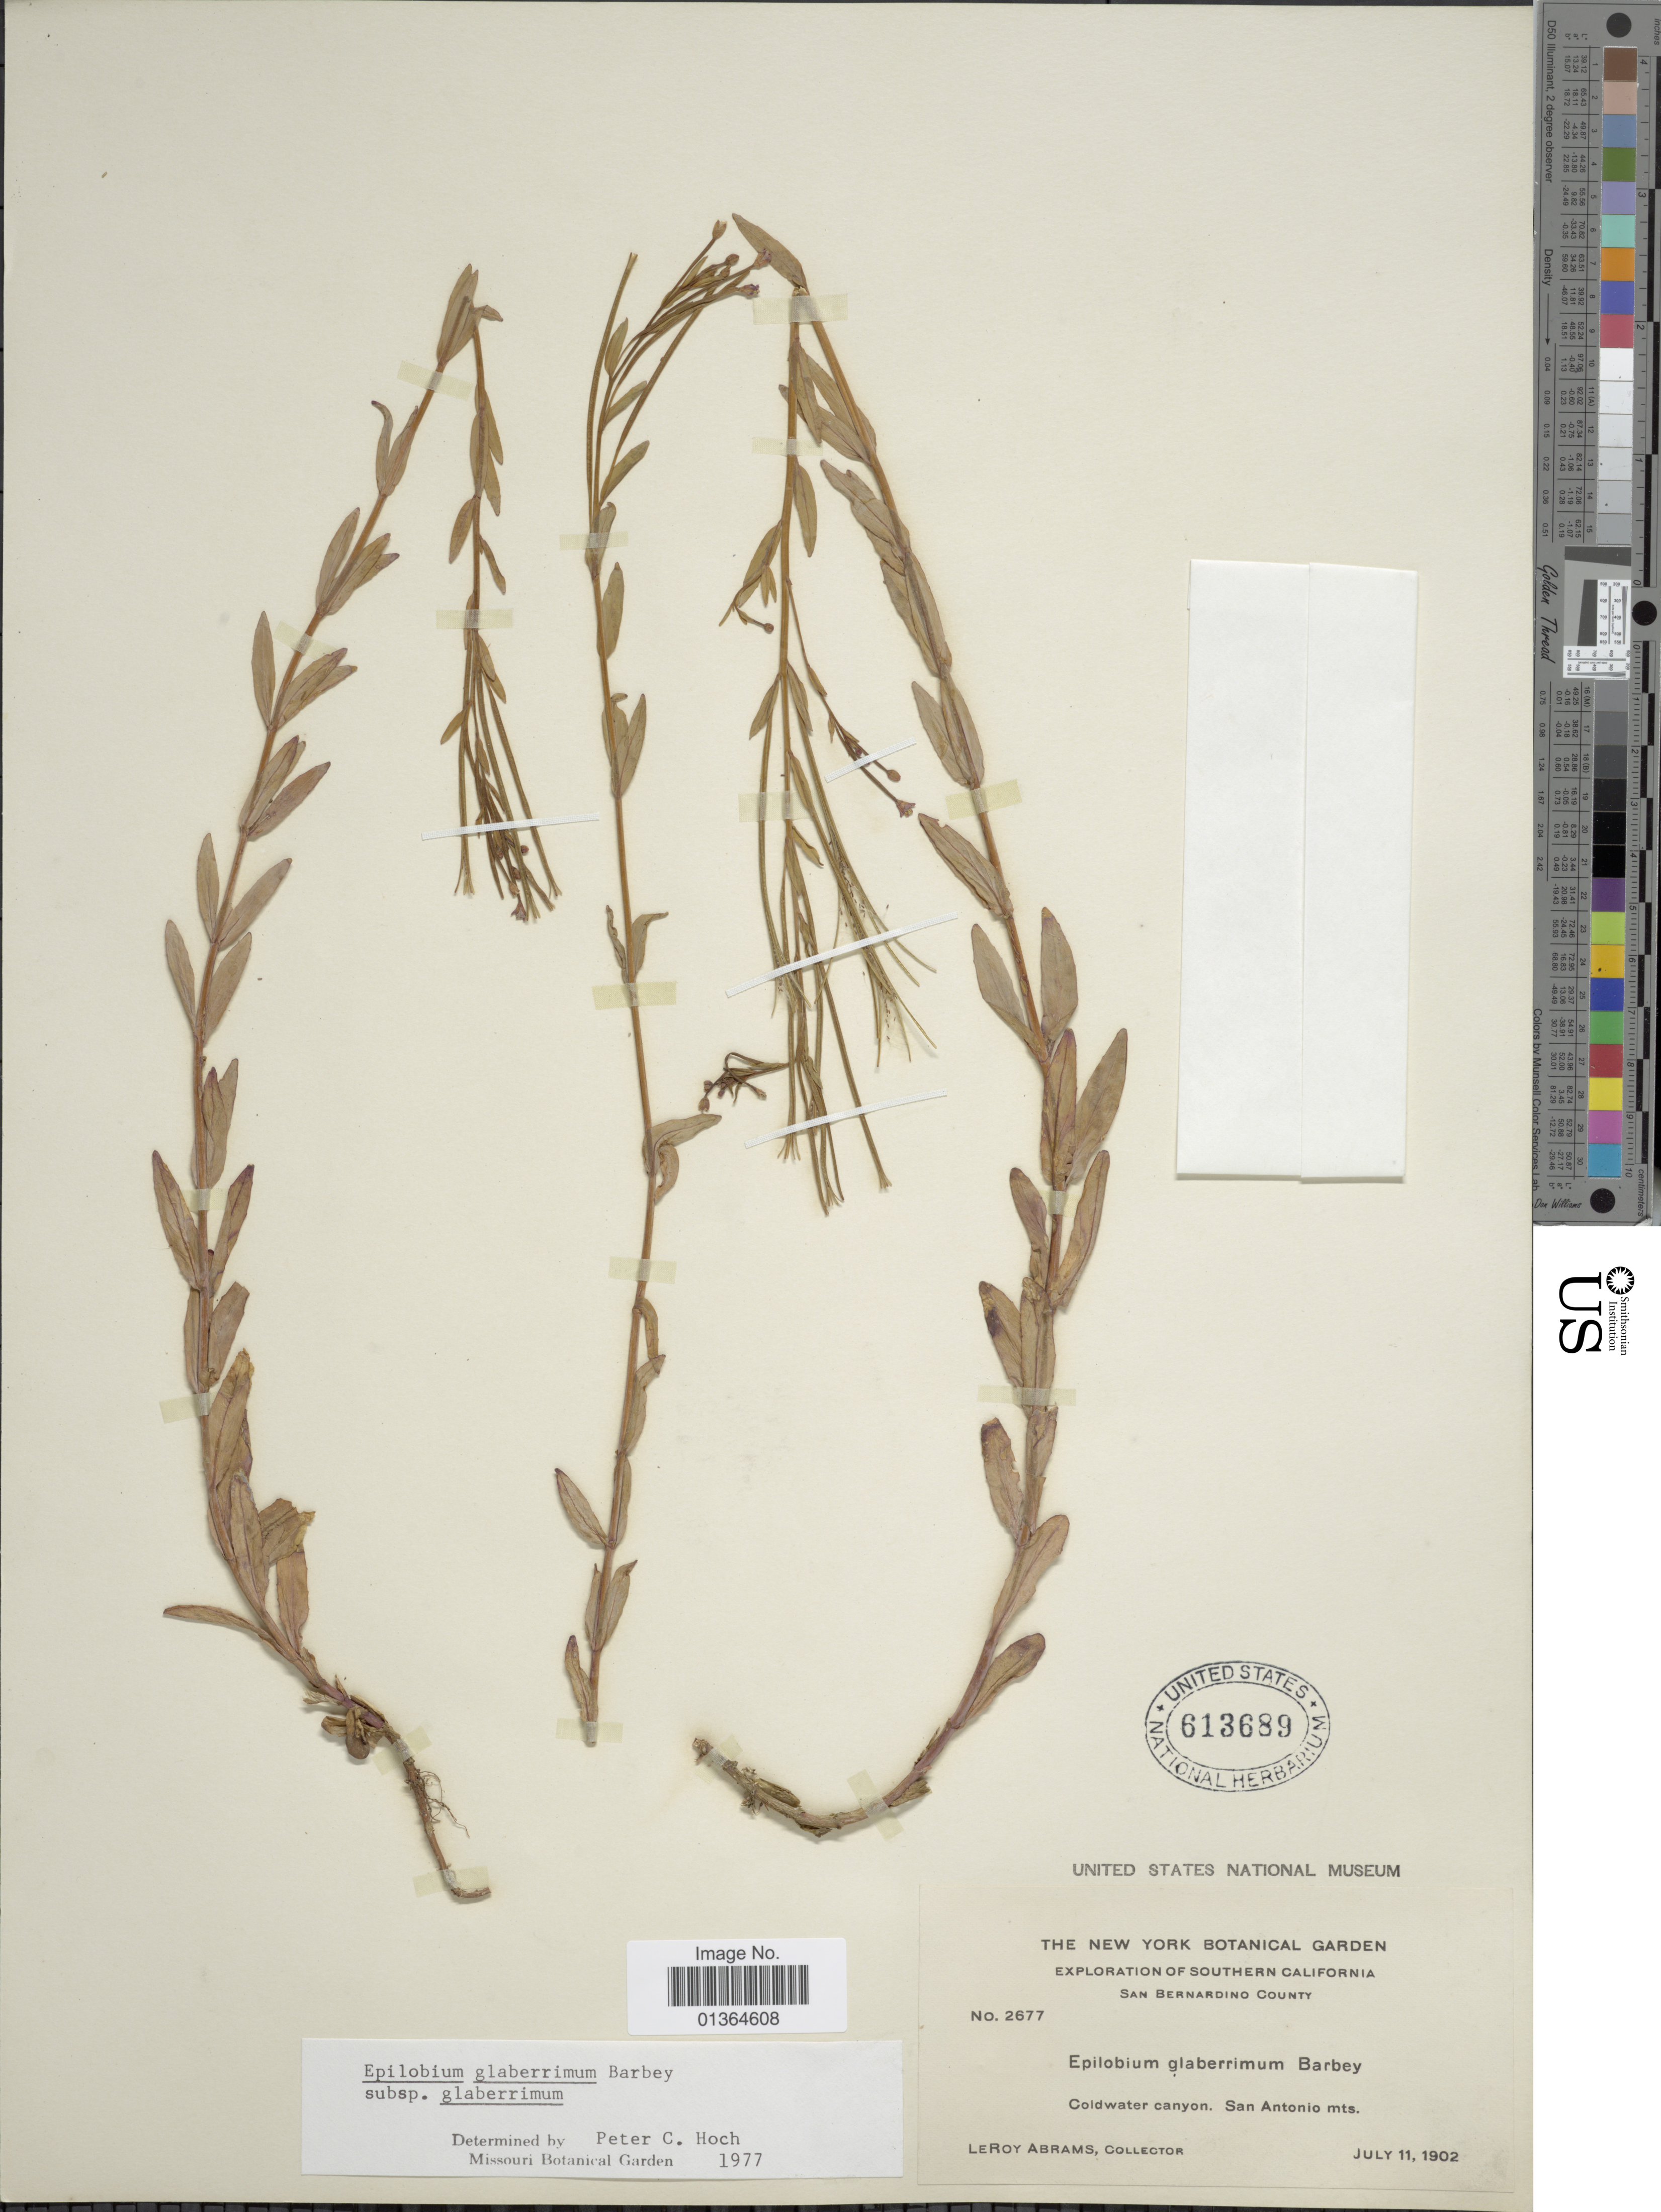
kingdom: Plantae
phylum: Tracheophyta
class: Magnoliopsida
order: Myrtales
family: Onagraceae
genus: Epilobium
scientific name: Epilobium glaberrimum subsp. glaberrimum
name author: Barbey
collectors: L. Abrams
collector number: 2677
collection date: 1902-07-11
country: United States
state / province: California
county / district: San Bernardino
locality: San Bernardino County. Coldwater canyon. San Antonio mts.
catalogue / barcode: US 613689